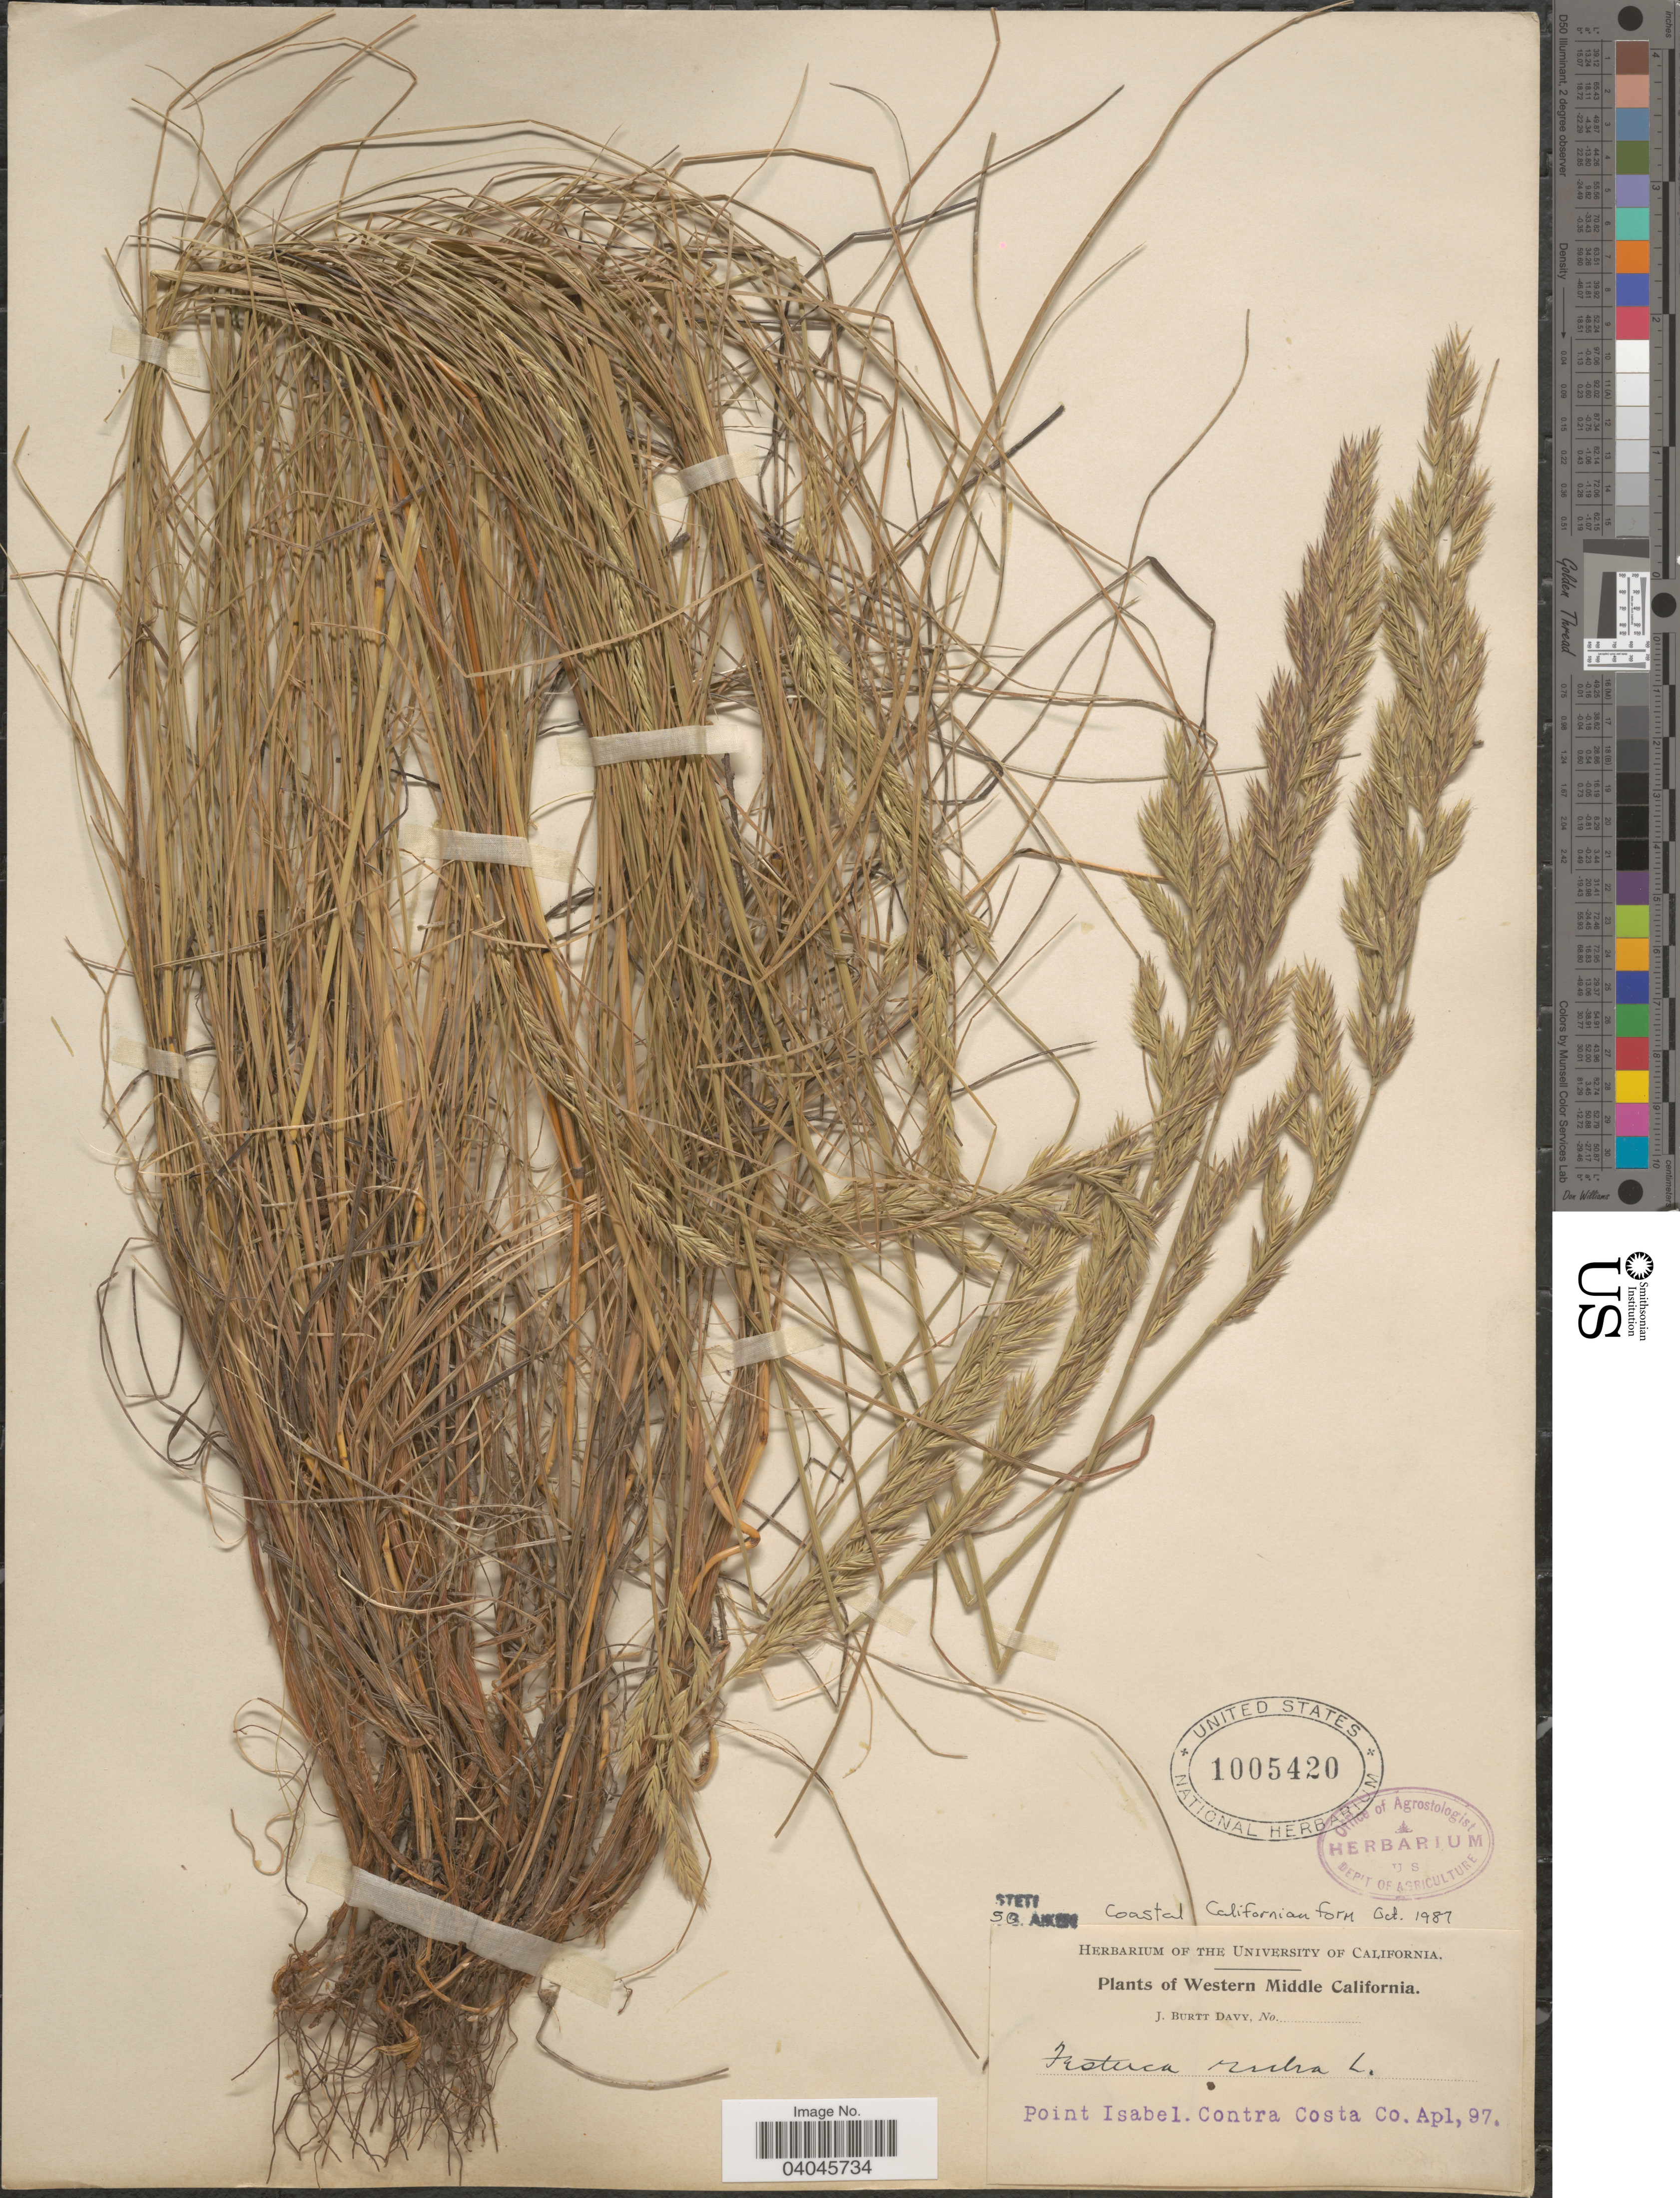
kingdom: Plantae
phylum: Tracheophyta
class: Liliopsida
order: Poales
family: Poaceae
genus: Festuca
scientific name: Festuca rubra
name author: L.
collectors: J. Burtt Davy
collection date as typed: Transcribed d/m/y: /4/97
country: United States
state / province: California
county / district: Contra Costa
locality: Western Middle California. Point Isabel. Contra Costa Co.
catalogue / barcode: US 1005420